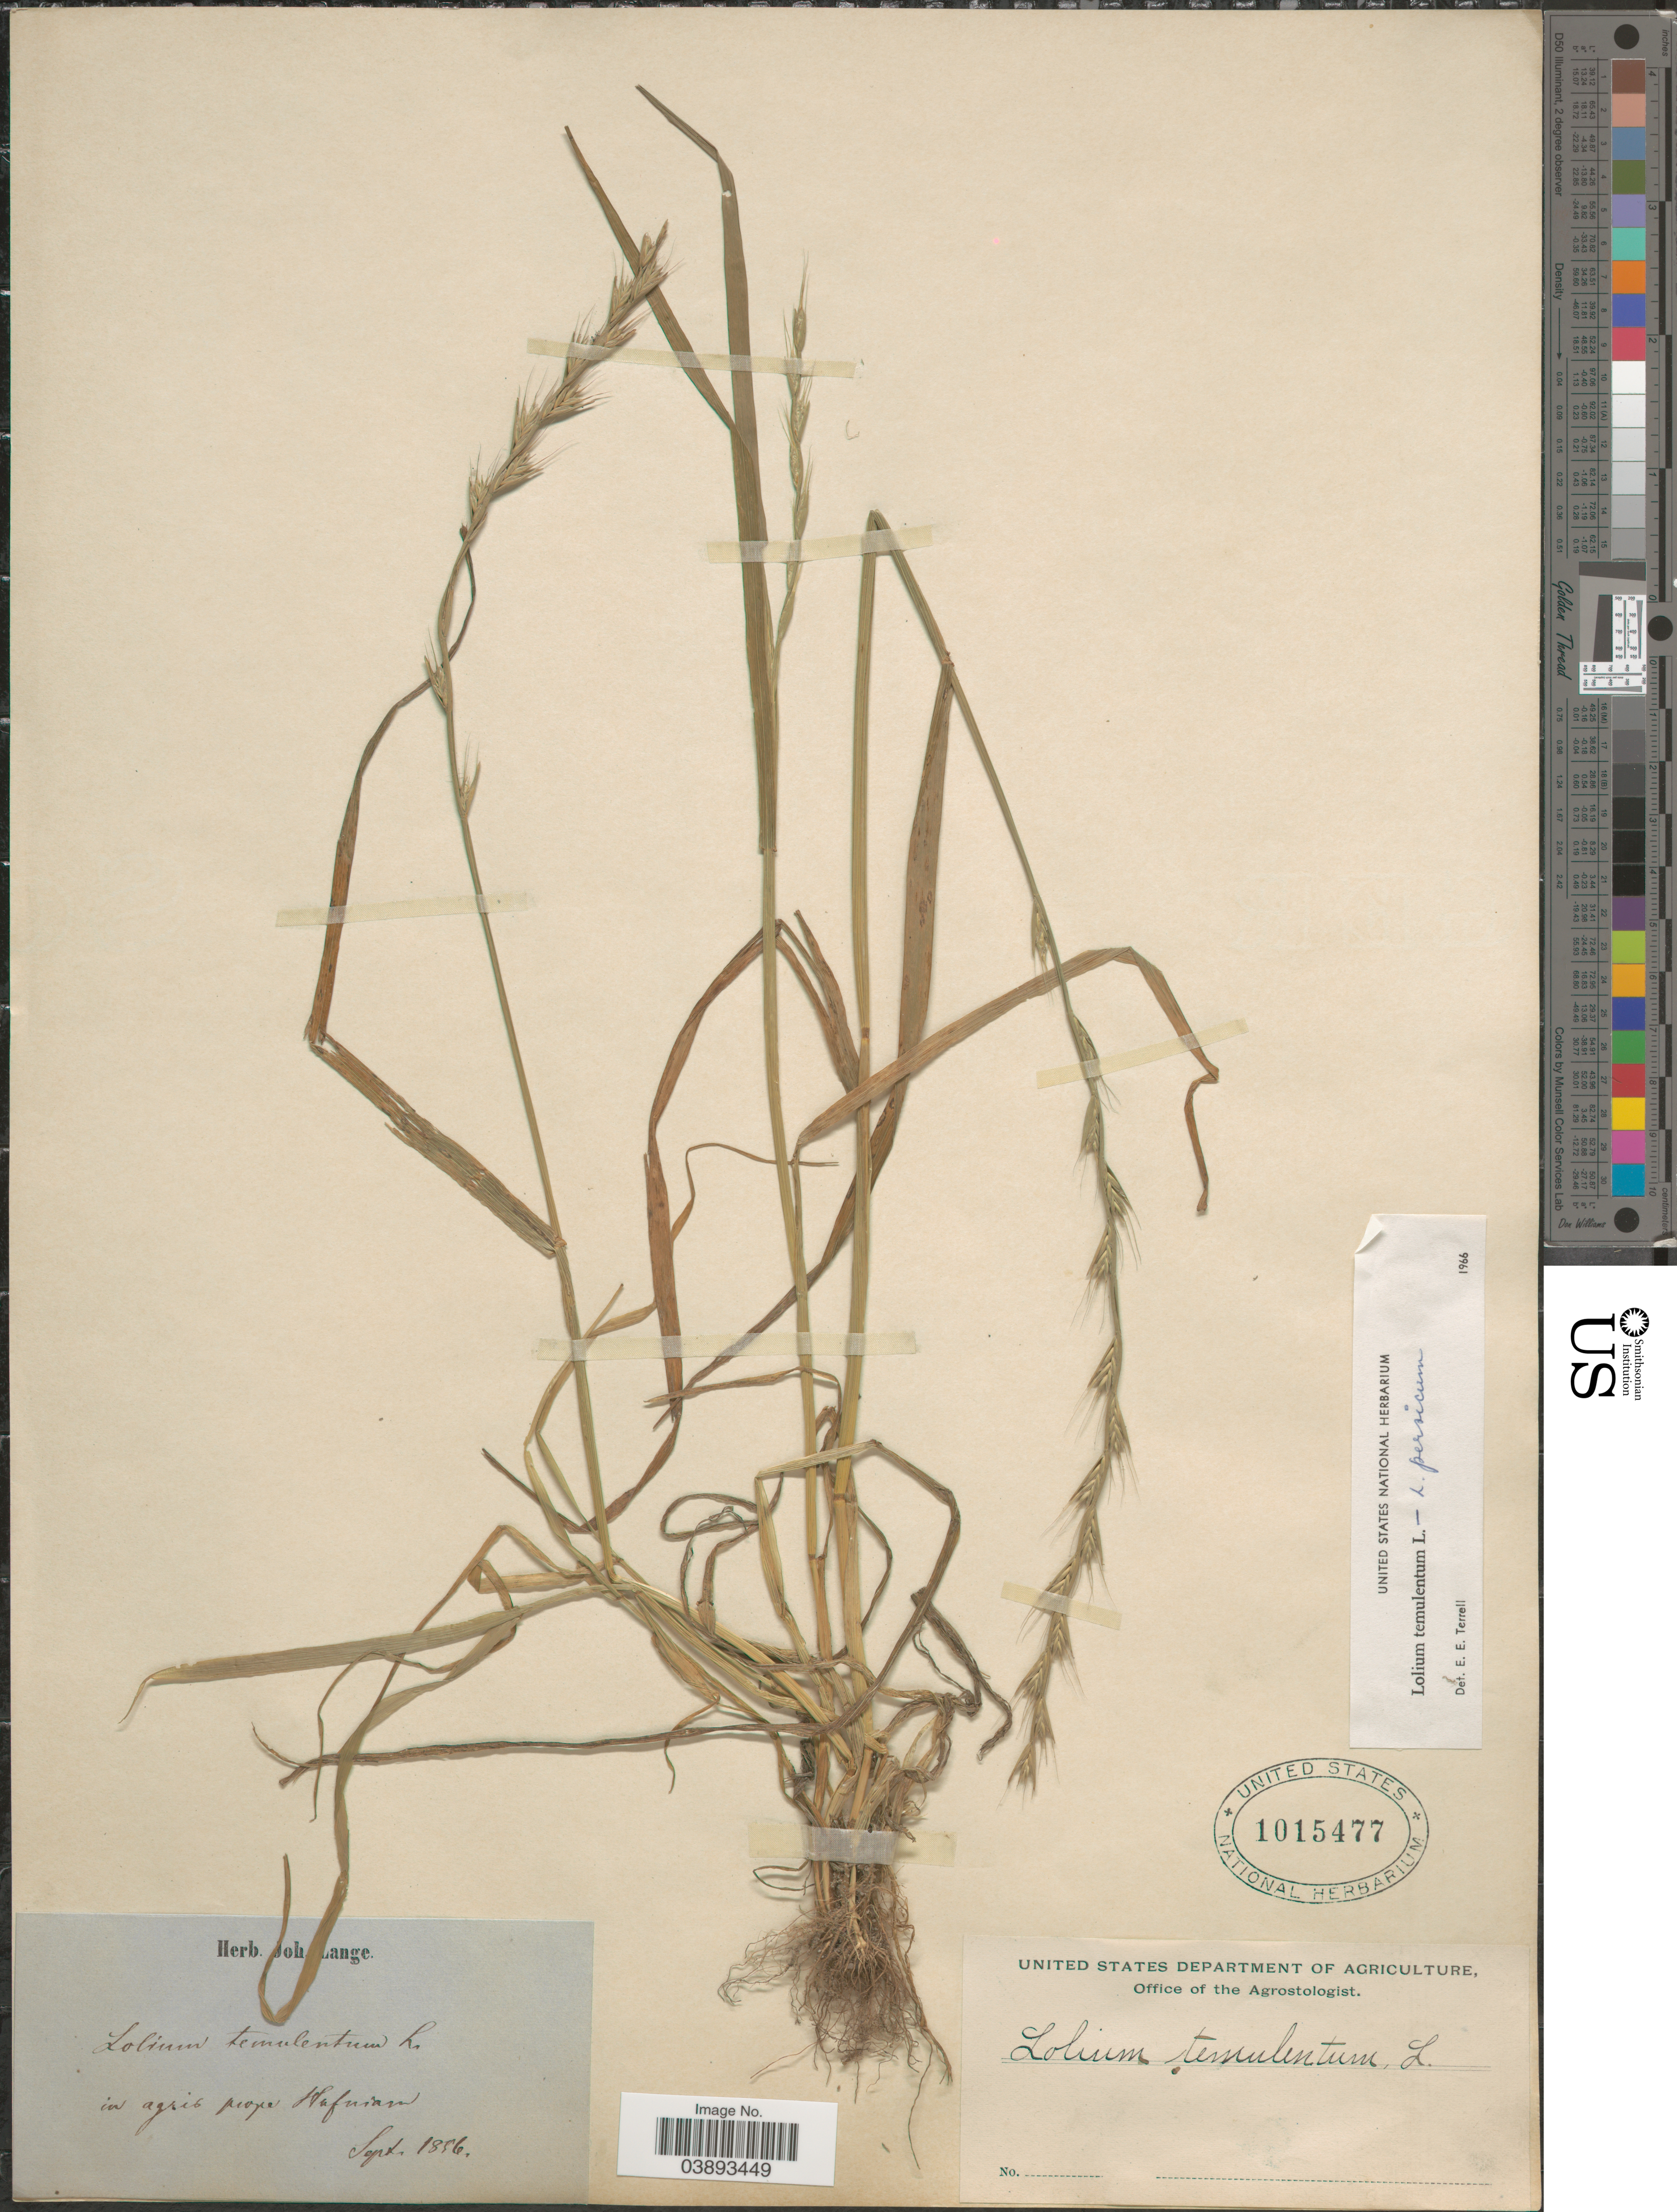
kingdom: Plantae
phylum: Tracheophyta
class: Liliopsida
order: Poales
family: Poaceae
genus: Lolium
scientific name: Lolium temulentum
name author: L.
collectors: ex herb. Joh. Lange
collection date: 1856-09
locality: In agris prope Hafniam.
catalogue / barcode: US 1015477